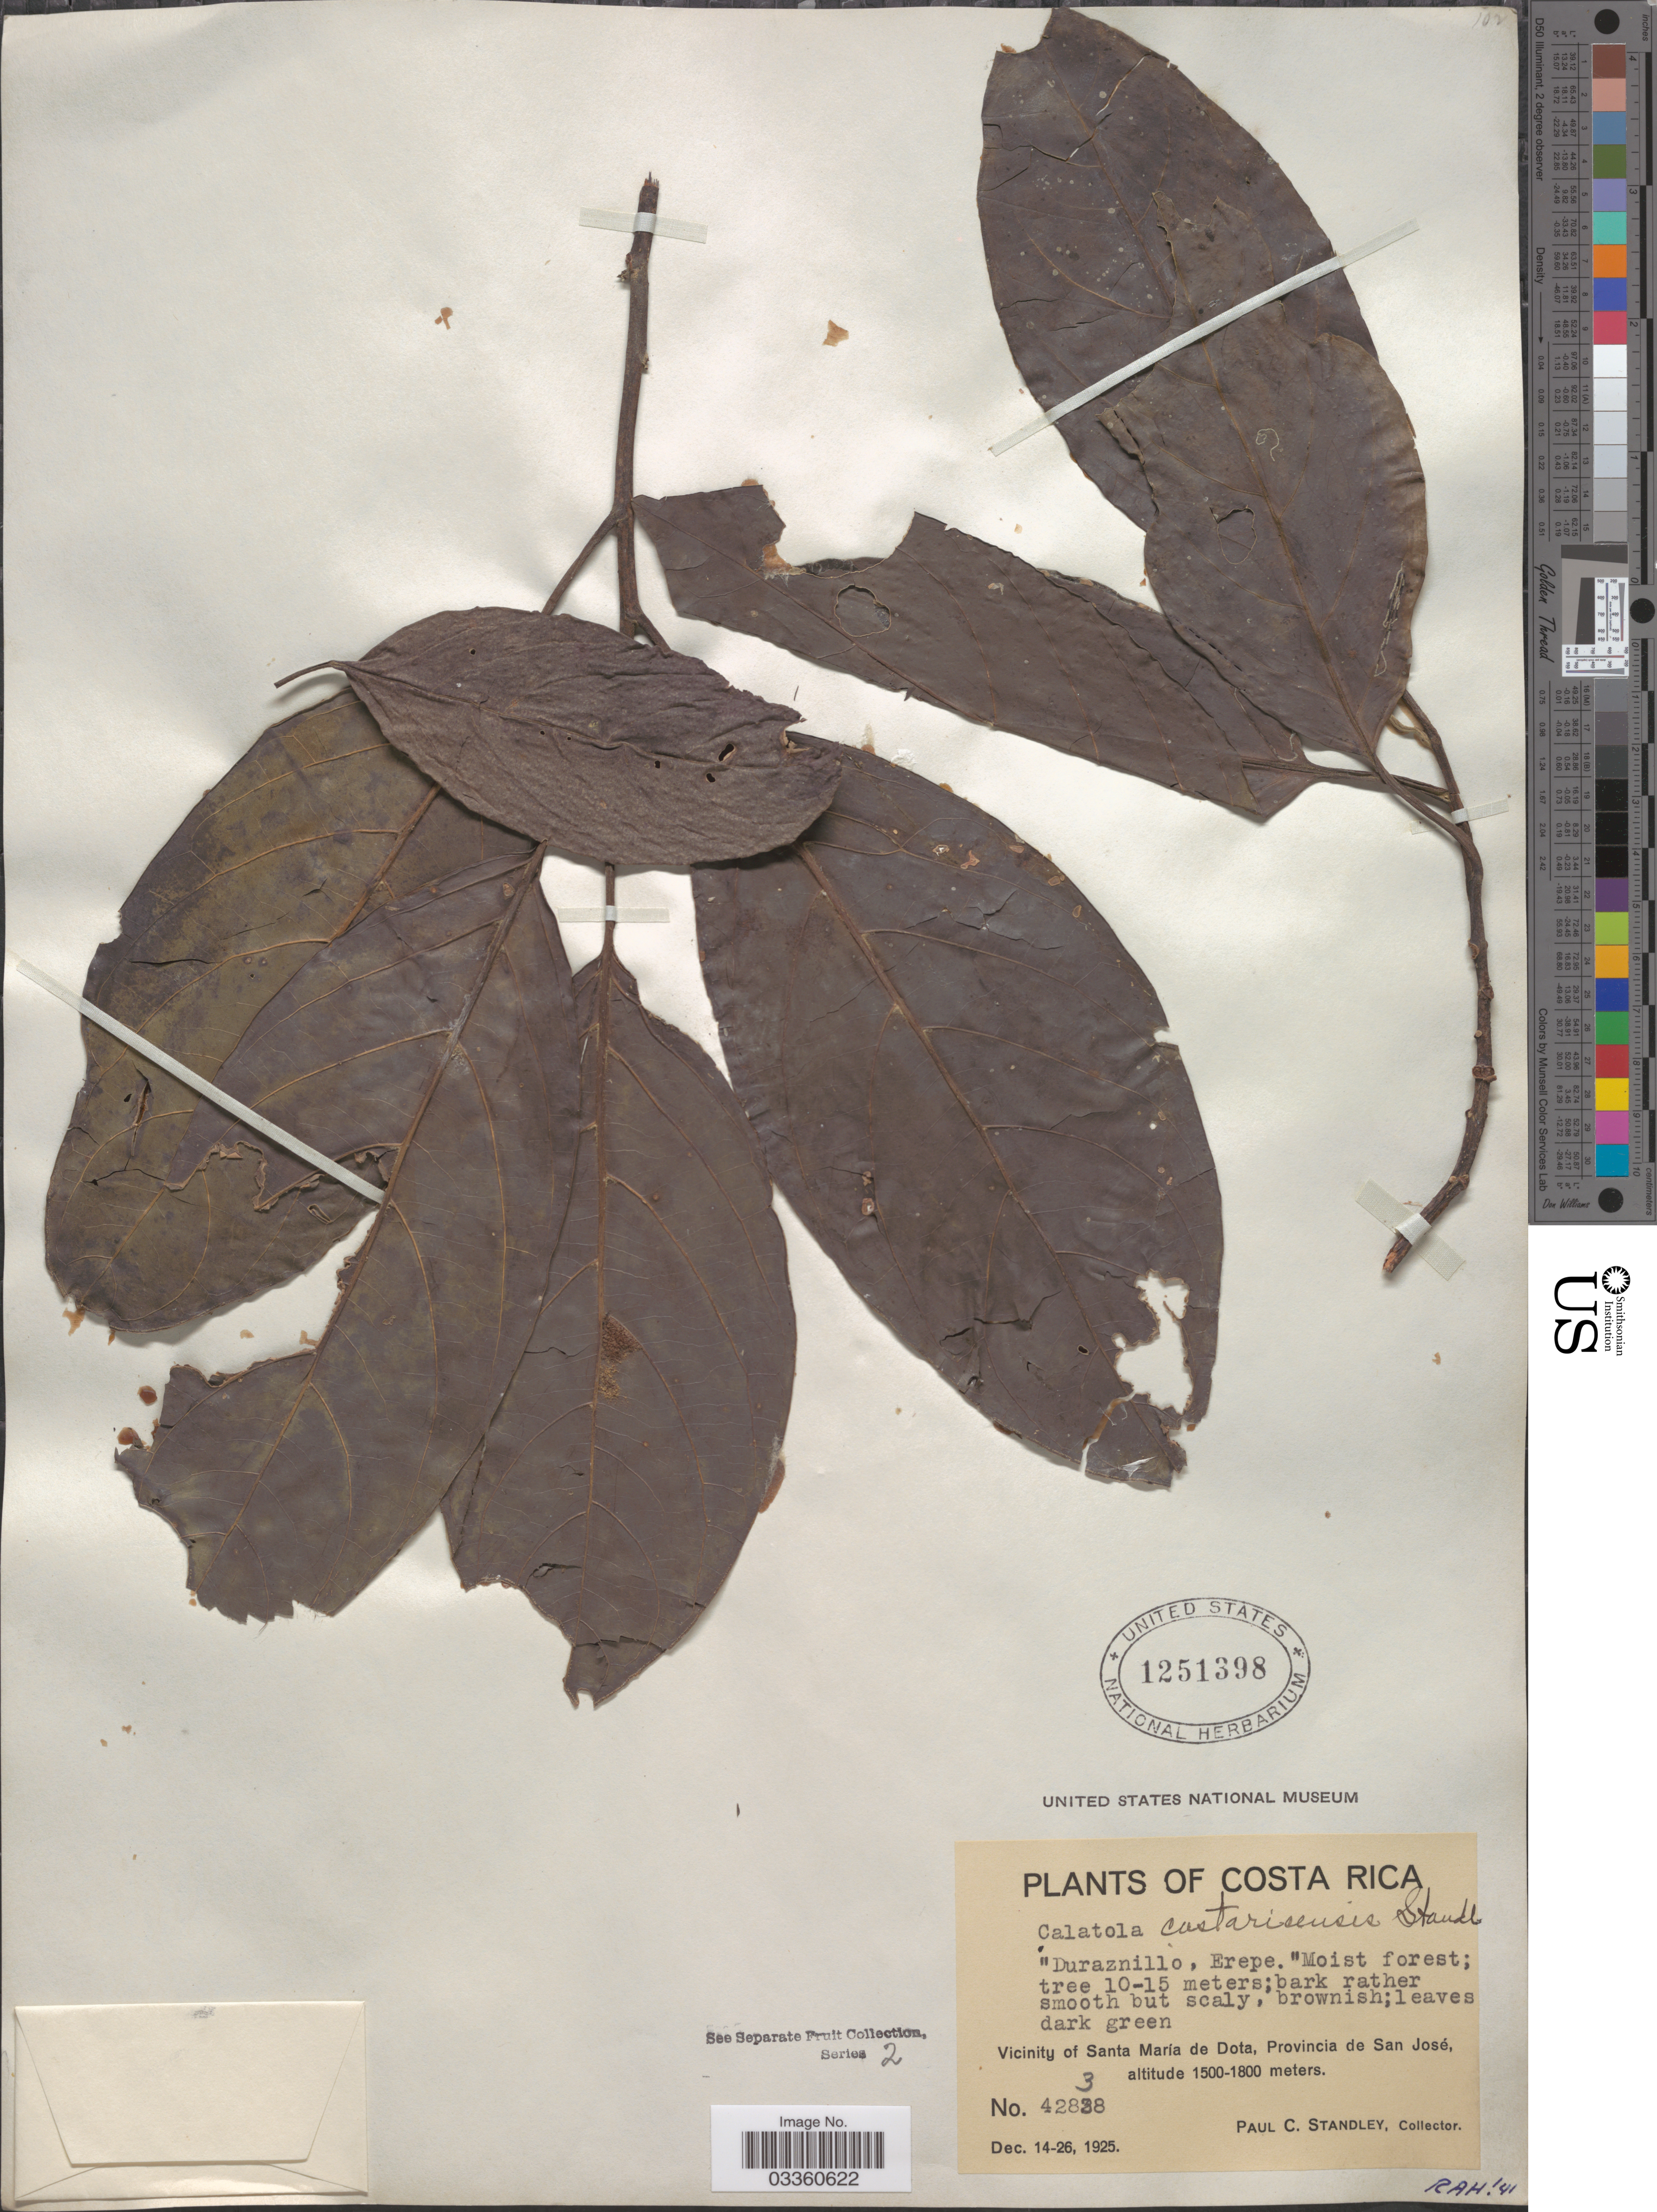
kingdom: Plantae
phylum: Tracheophyta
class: Magnoliopsida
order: Metteniusales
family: Metteniusaceae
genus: Calatola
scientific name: Calatola costaricensis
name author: Standl.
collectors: P. C. Standley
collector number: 42838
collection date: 1925-12-14/1925-12-26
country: Costa Rica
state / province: San José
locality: Vicinity of Santa María de Dota.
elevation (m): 1500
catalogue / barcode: US 1251398